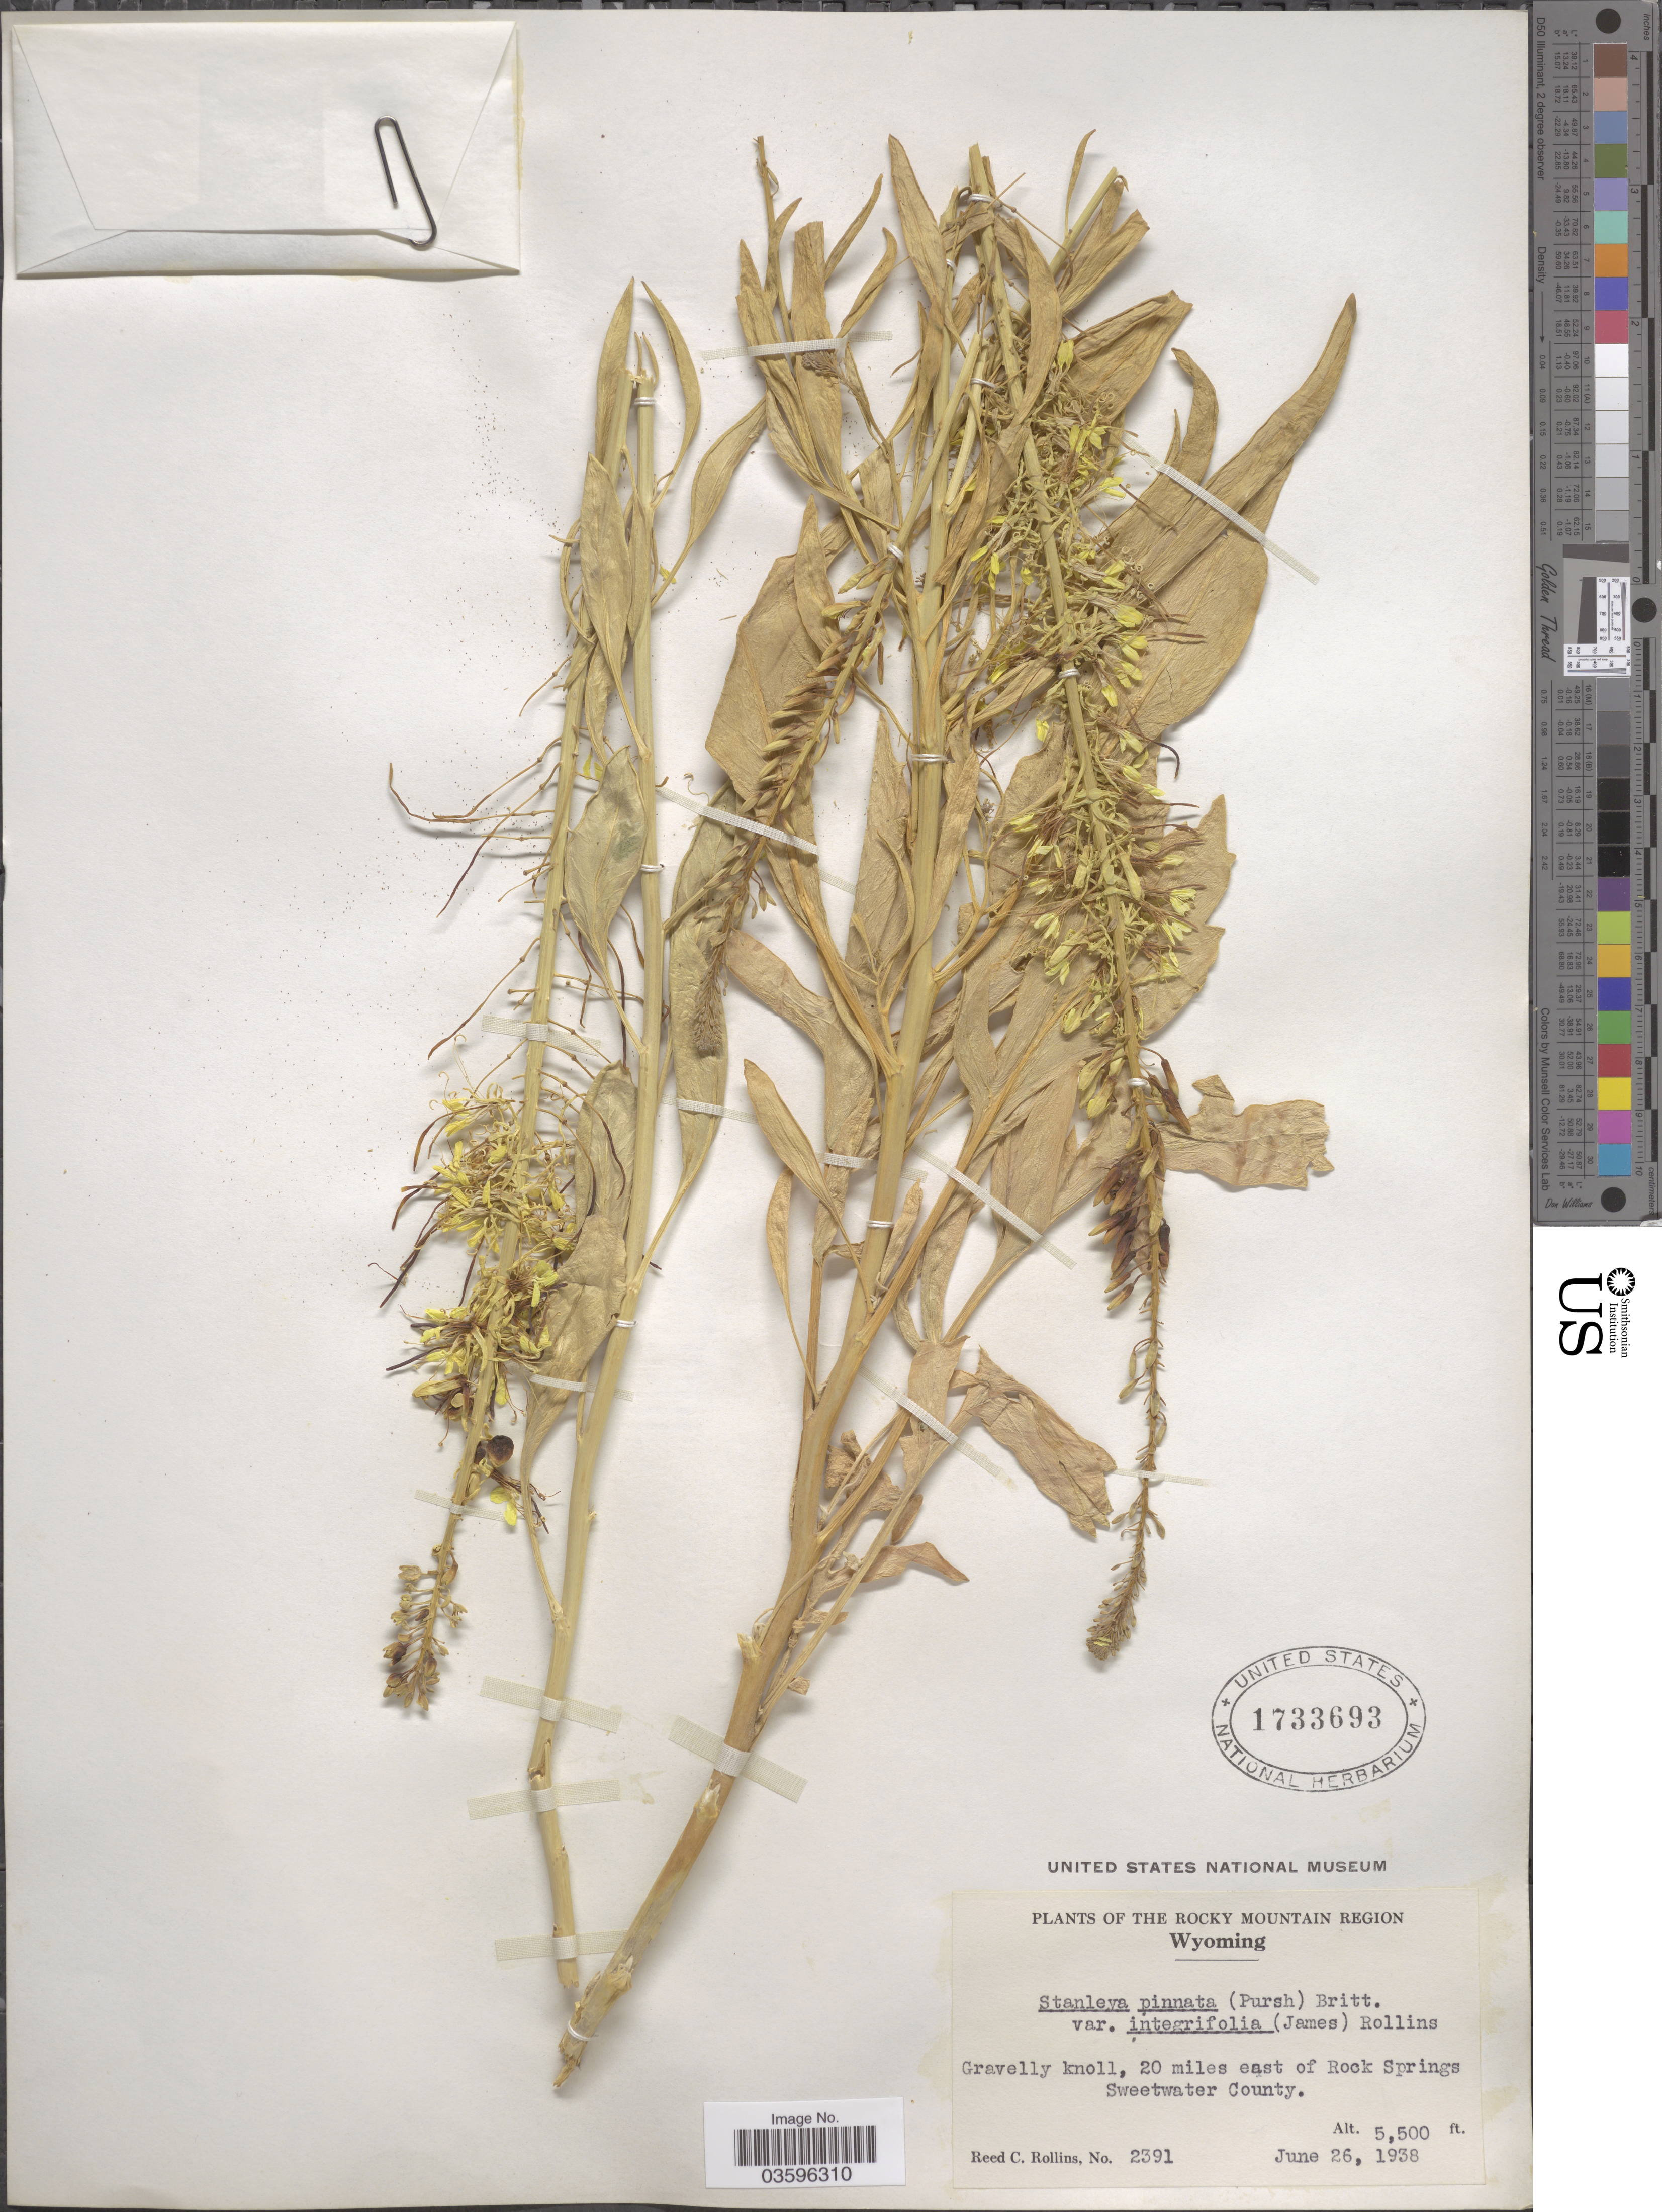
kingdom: Plantae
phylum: Tracheophyta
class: Magnoliopsida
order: Brassicales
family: Brassicaceae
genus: Stanleya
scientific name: Stanleya pinnata var. integrifolia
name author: (E. James) Rollins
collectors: R. C. Rollins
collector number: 2391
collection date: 1938-06-26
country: United States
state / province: Wyoming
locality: The Rocky Mountain Region. 20 miles east of Rock Springs. Sweetwater County.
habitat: gravelly knoll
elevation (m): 1676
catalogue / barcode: US 1733693